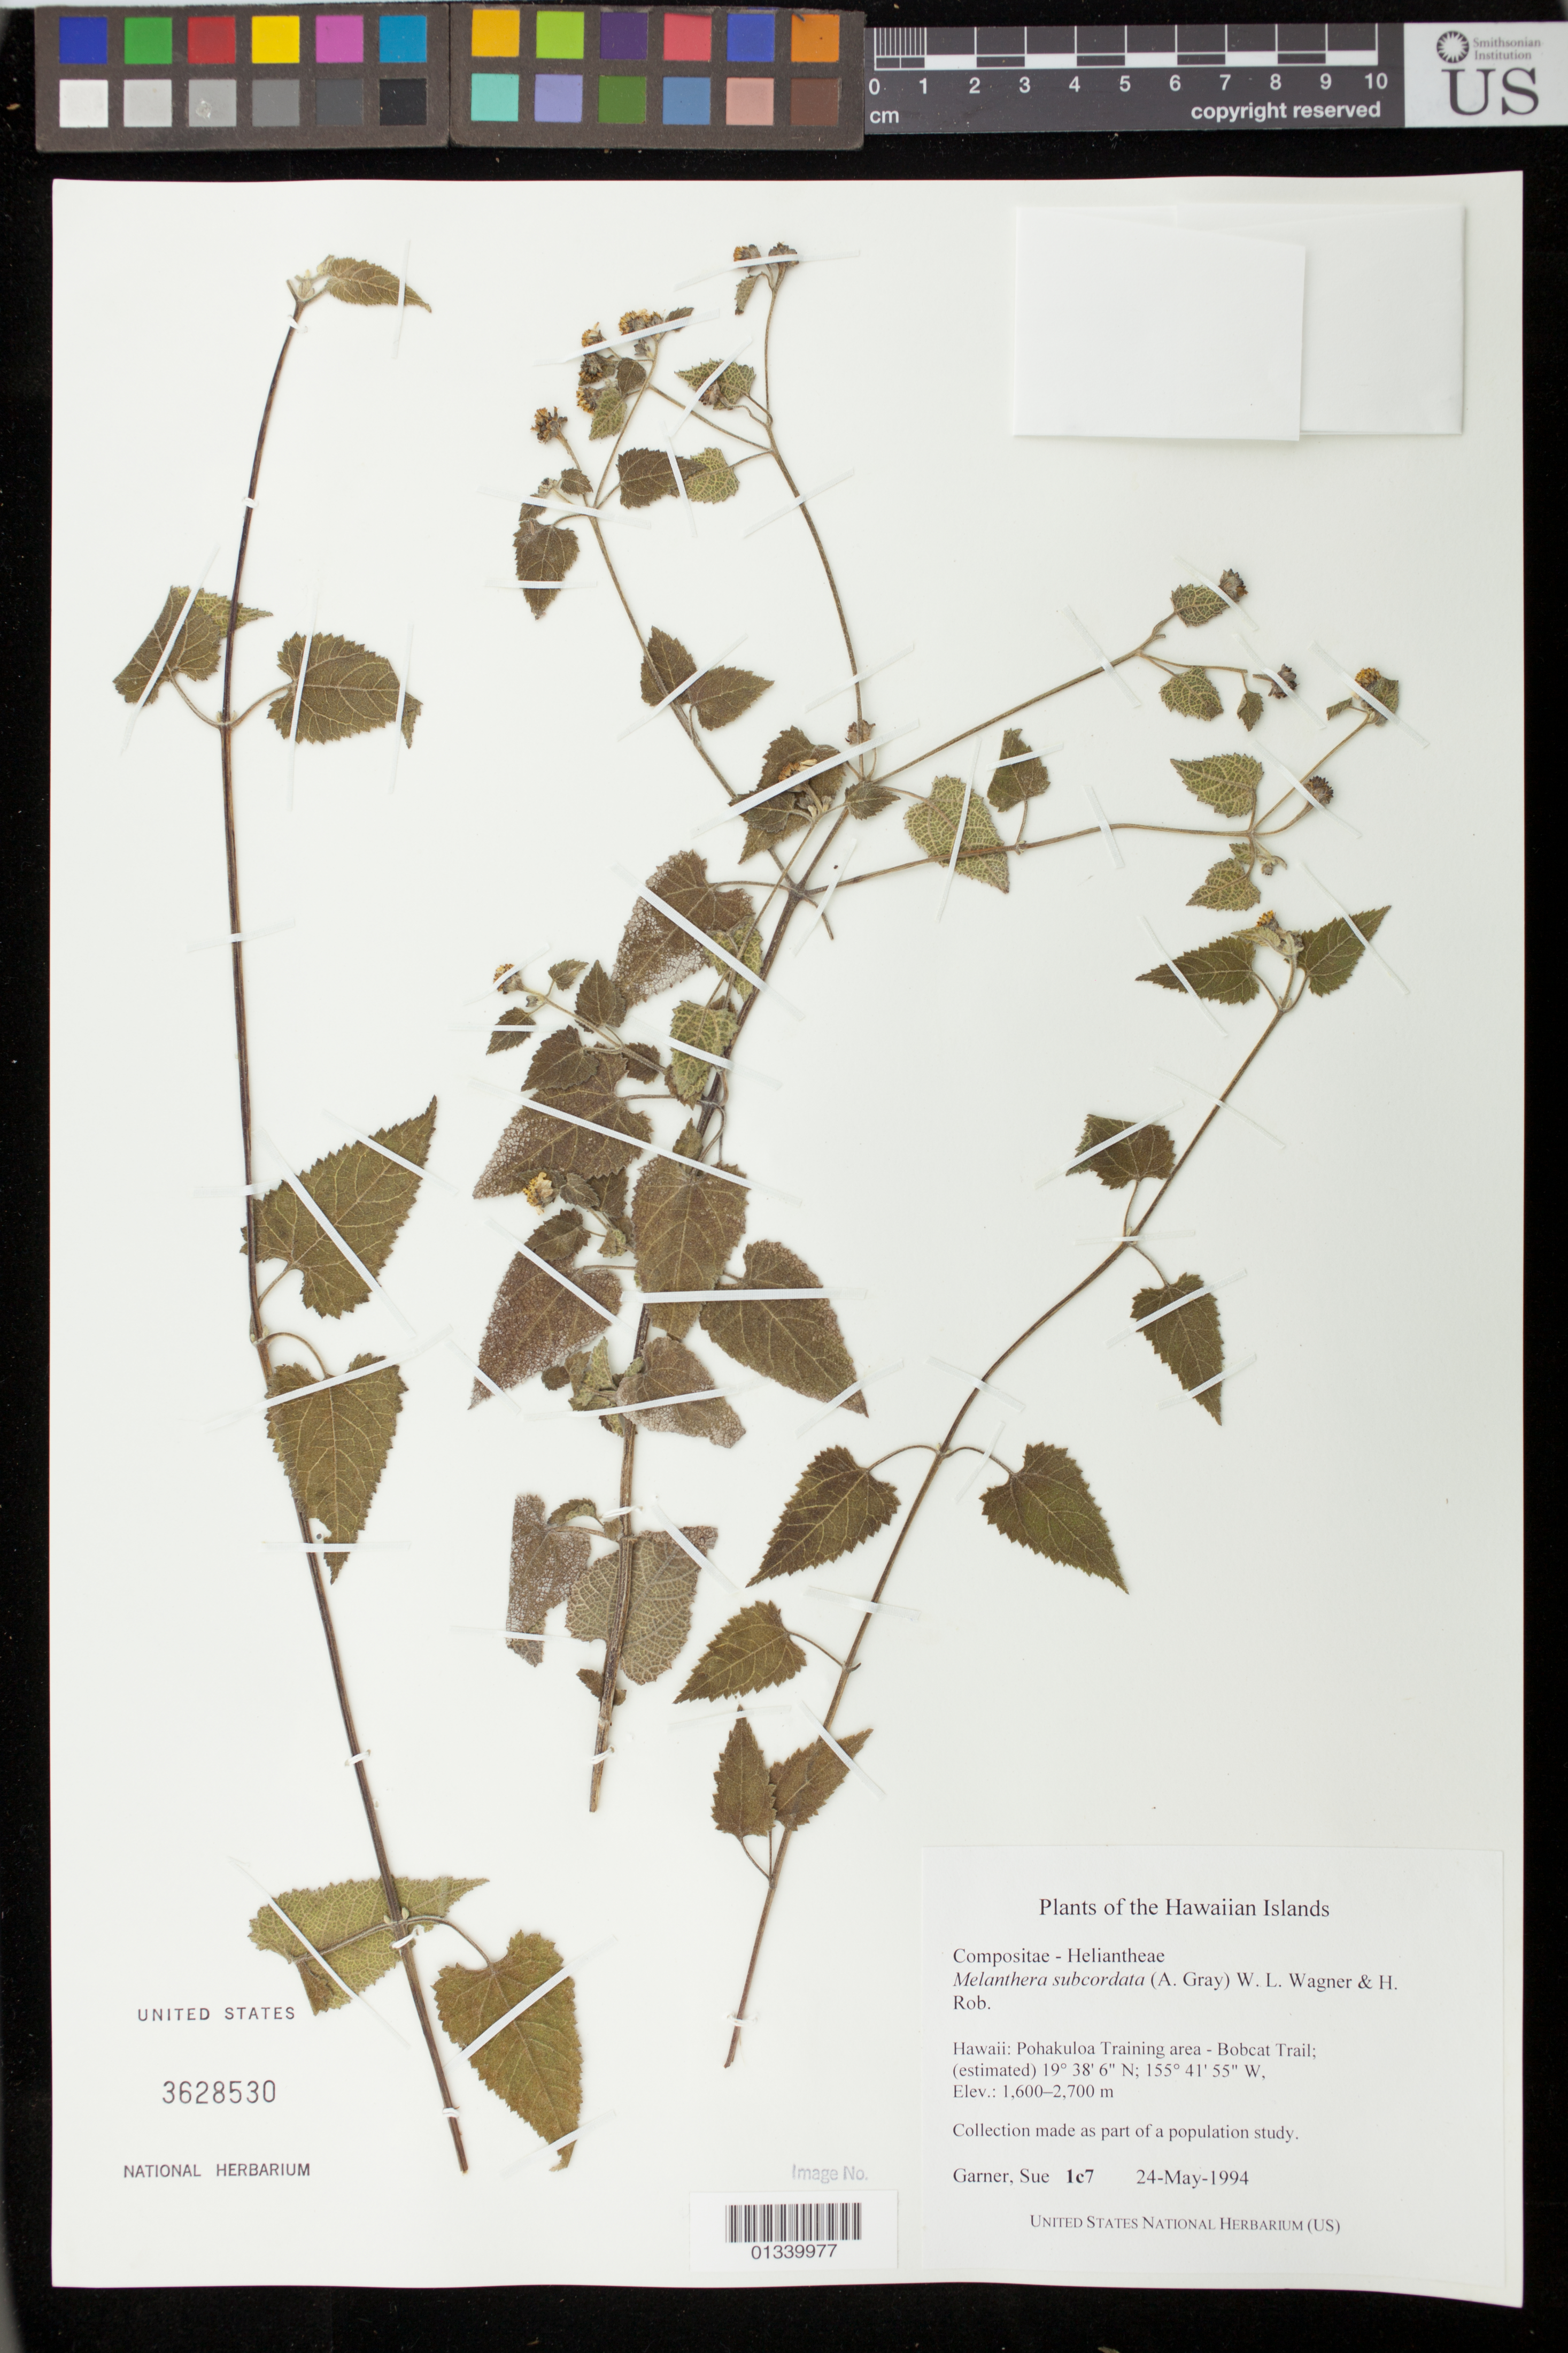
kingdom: Plantae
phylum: Tracheophyta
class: Magnoliopsida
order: Asterales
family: Asteraceae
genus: Wollastonia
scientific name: Wollastonia subcordata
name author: (A. Gray) Orchard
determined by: Wagner, W. L., (BOT), Smithsonian Institution - National Museum of Natural History (UNITED STATES)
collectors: S. Garner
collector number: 1c7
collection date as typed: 24 May 1994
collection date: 1994-05-24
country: United States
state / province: Hawaii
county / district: Hawaii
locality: Pohakuloa Training area - Bobcat Trail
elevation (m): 1600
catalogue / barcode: US 3628530